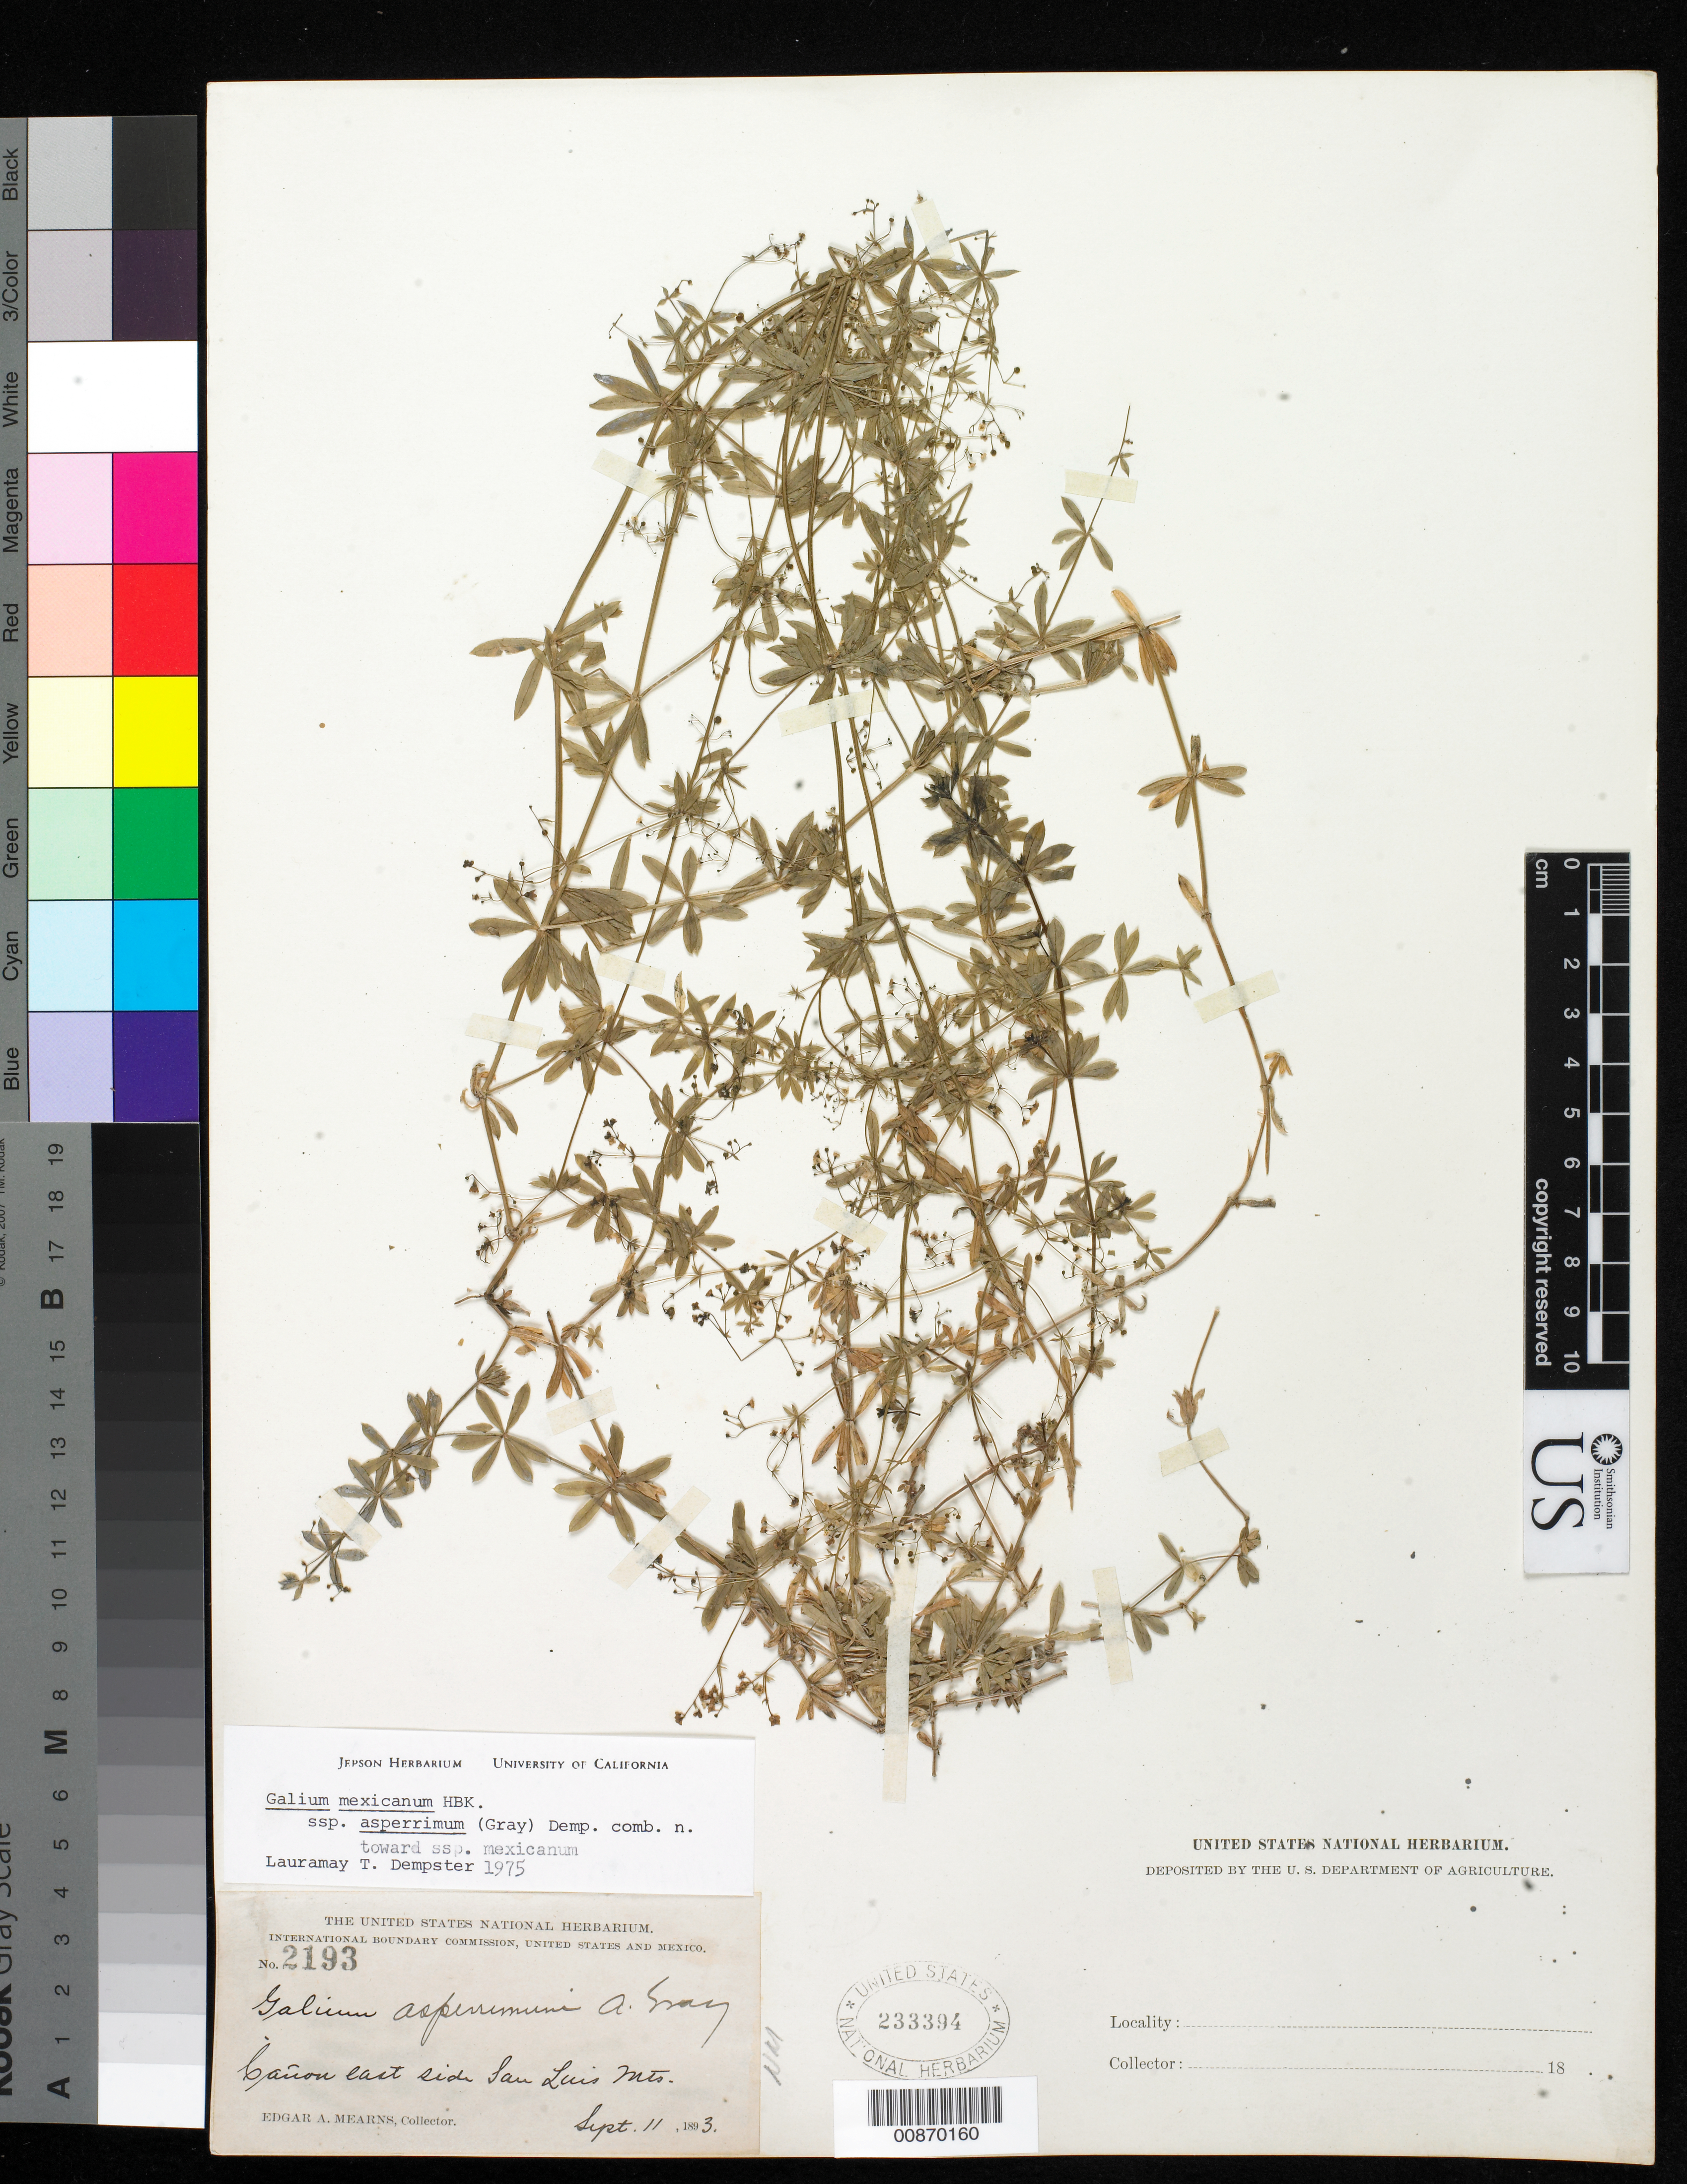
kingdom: Plantae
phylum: Tracheophyta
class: Magnoliopsida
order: Gentianales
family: Rubiaceae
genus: Galium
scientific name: Galium mexicanum subsp. asperrimum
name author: (A. Gray) Dempster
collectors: E. A. Mearns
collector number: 2193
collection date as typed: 11 Sep 1893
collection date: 1893-09-11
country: United States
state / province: New Mexico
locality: Cañon east side San Luis Mts.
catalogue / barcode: US 233394